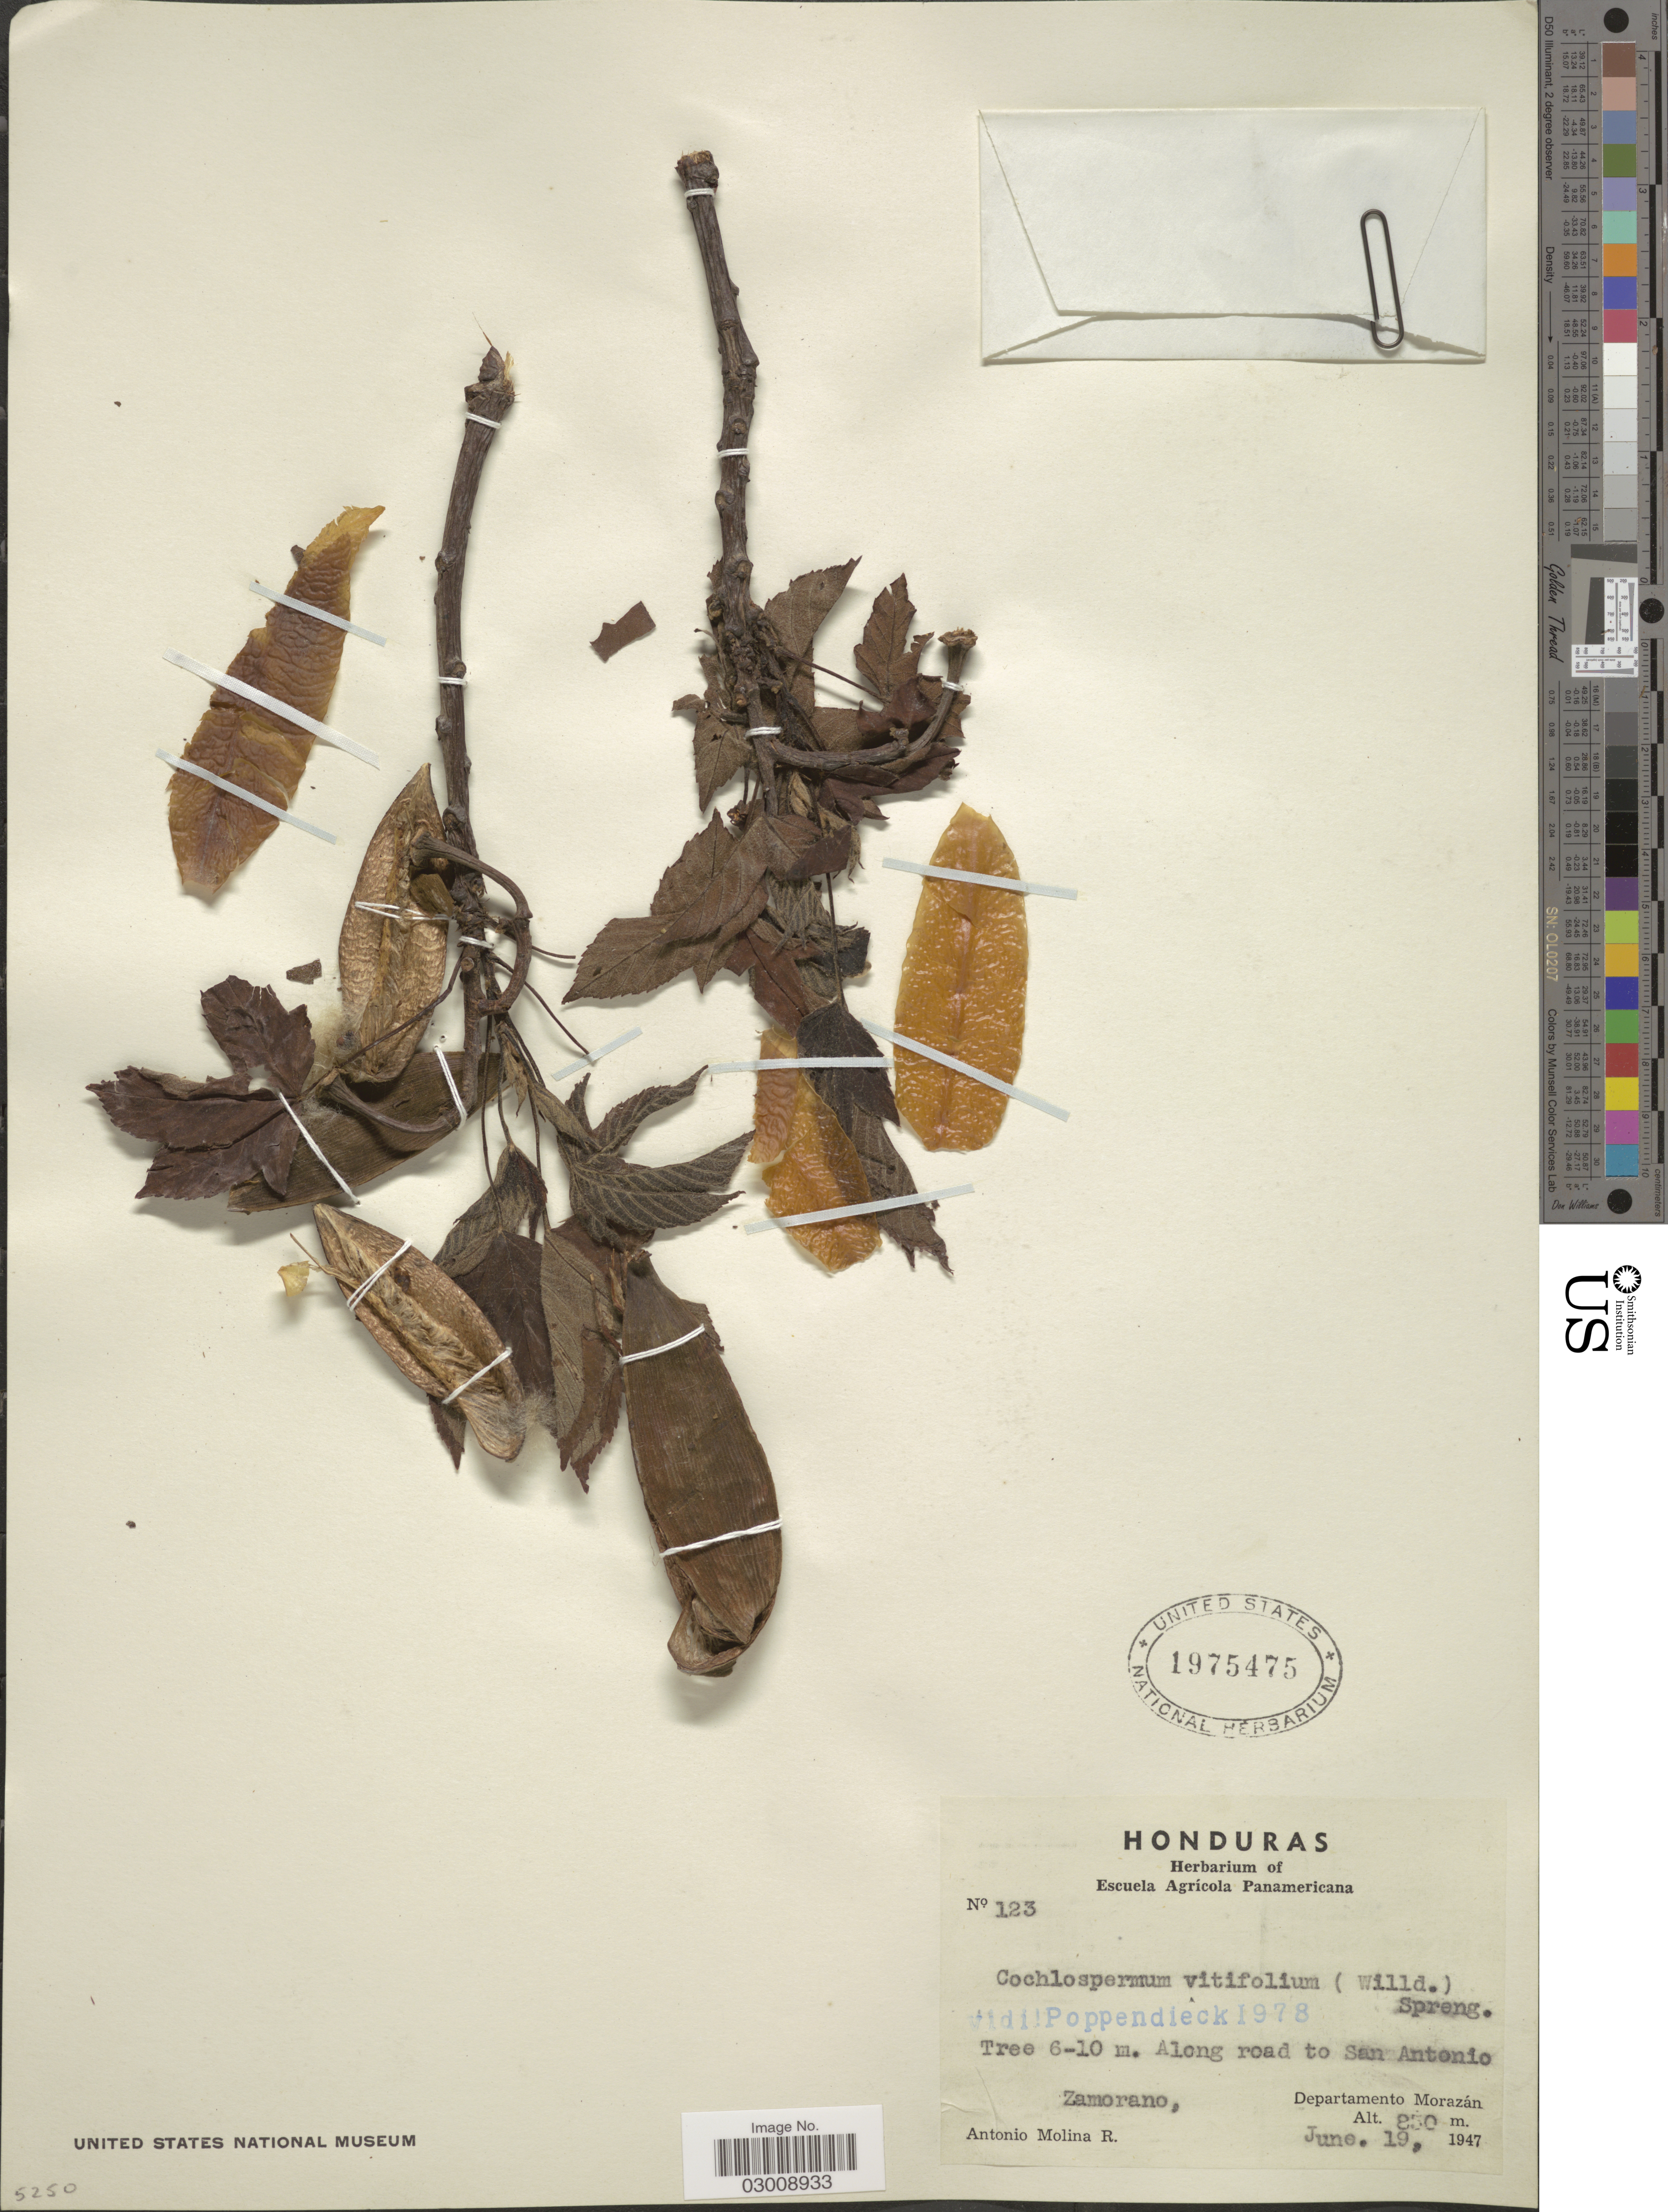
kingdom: Plantae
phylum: Tracheophyta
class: Magnoliopsida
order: Malvales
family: Cochlospermaceae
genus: Cochlospermum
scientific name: Cochlospermum vitifolium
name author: (Willd.) Spreng.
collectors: A. Molina R.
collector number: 123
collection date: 1947-06-19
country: Honduras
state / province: Fco. Morazán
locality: Along road to San Antonio. Zamorano, Departamento Morazán.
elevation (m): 850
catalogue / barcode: US 1975475